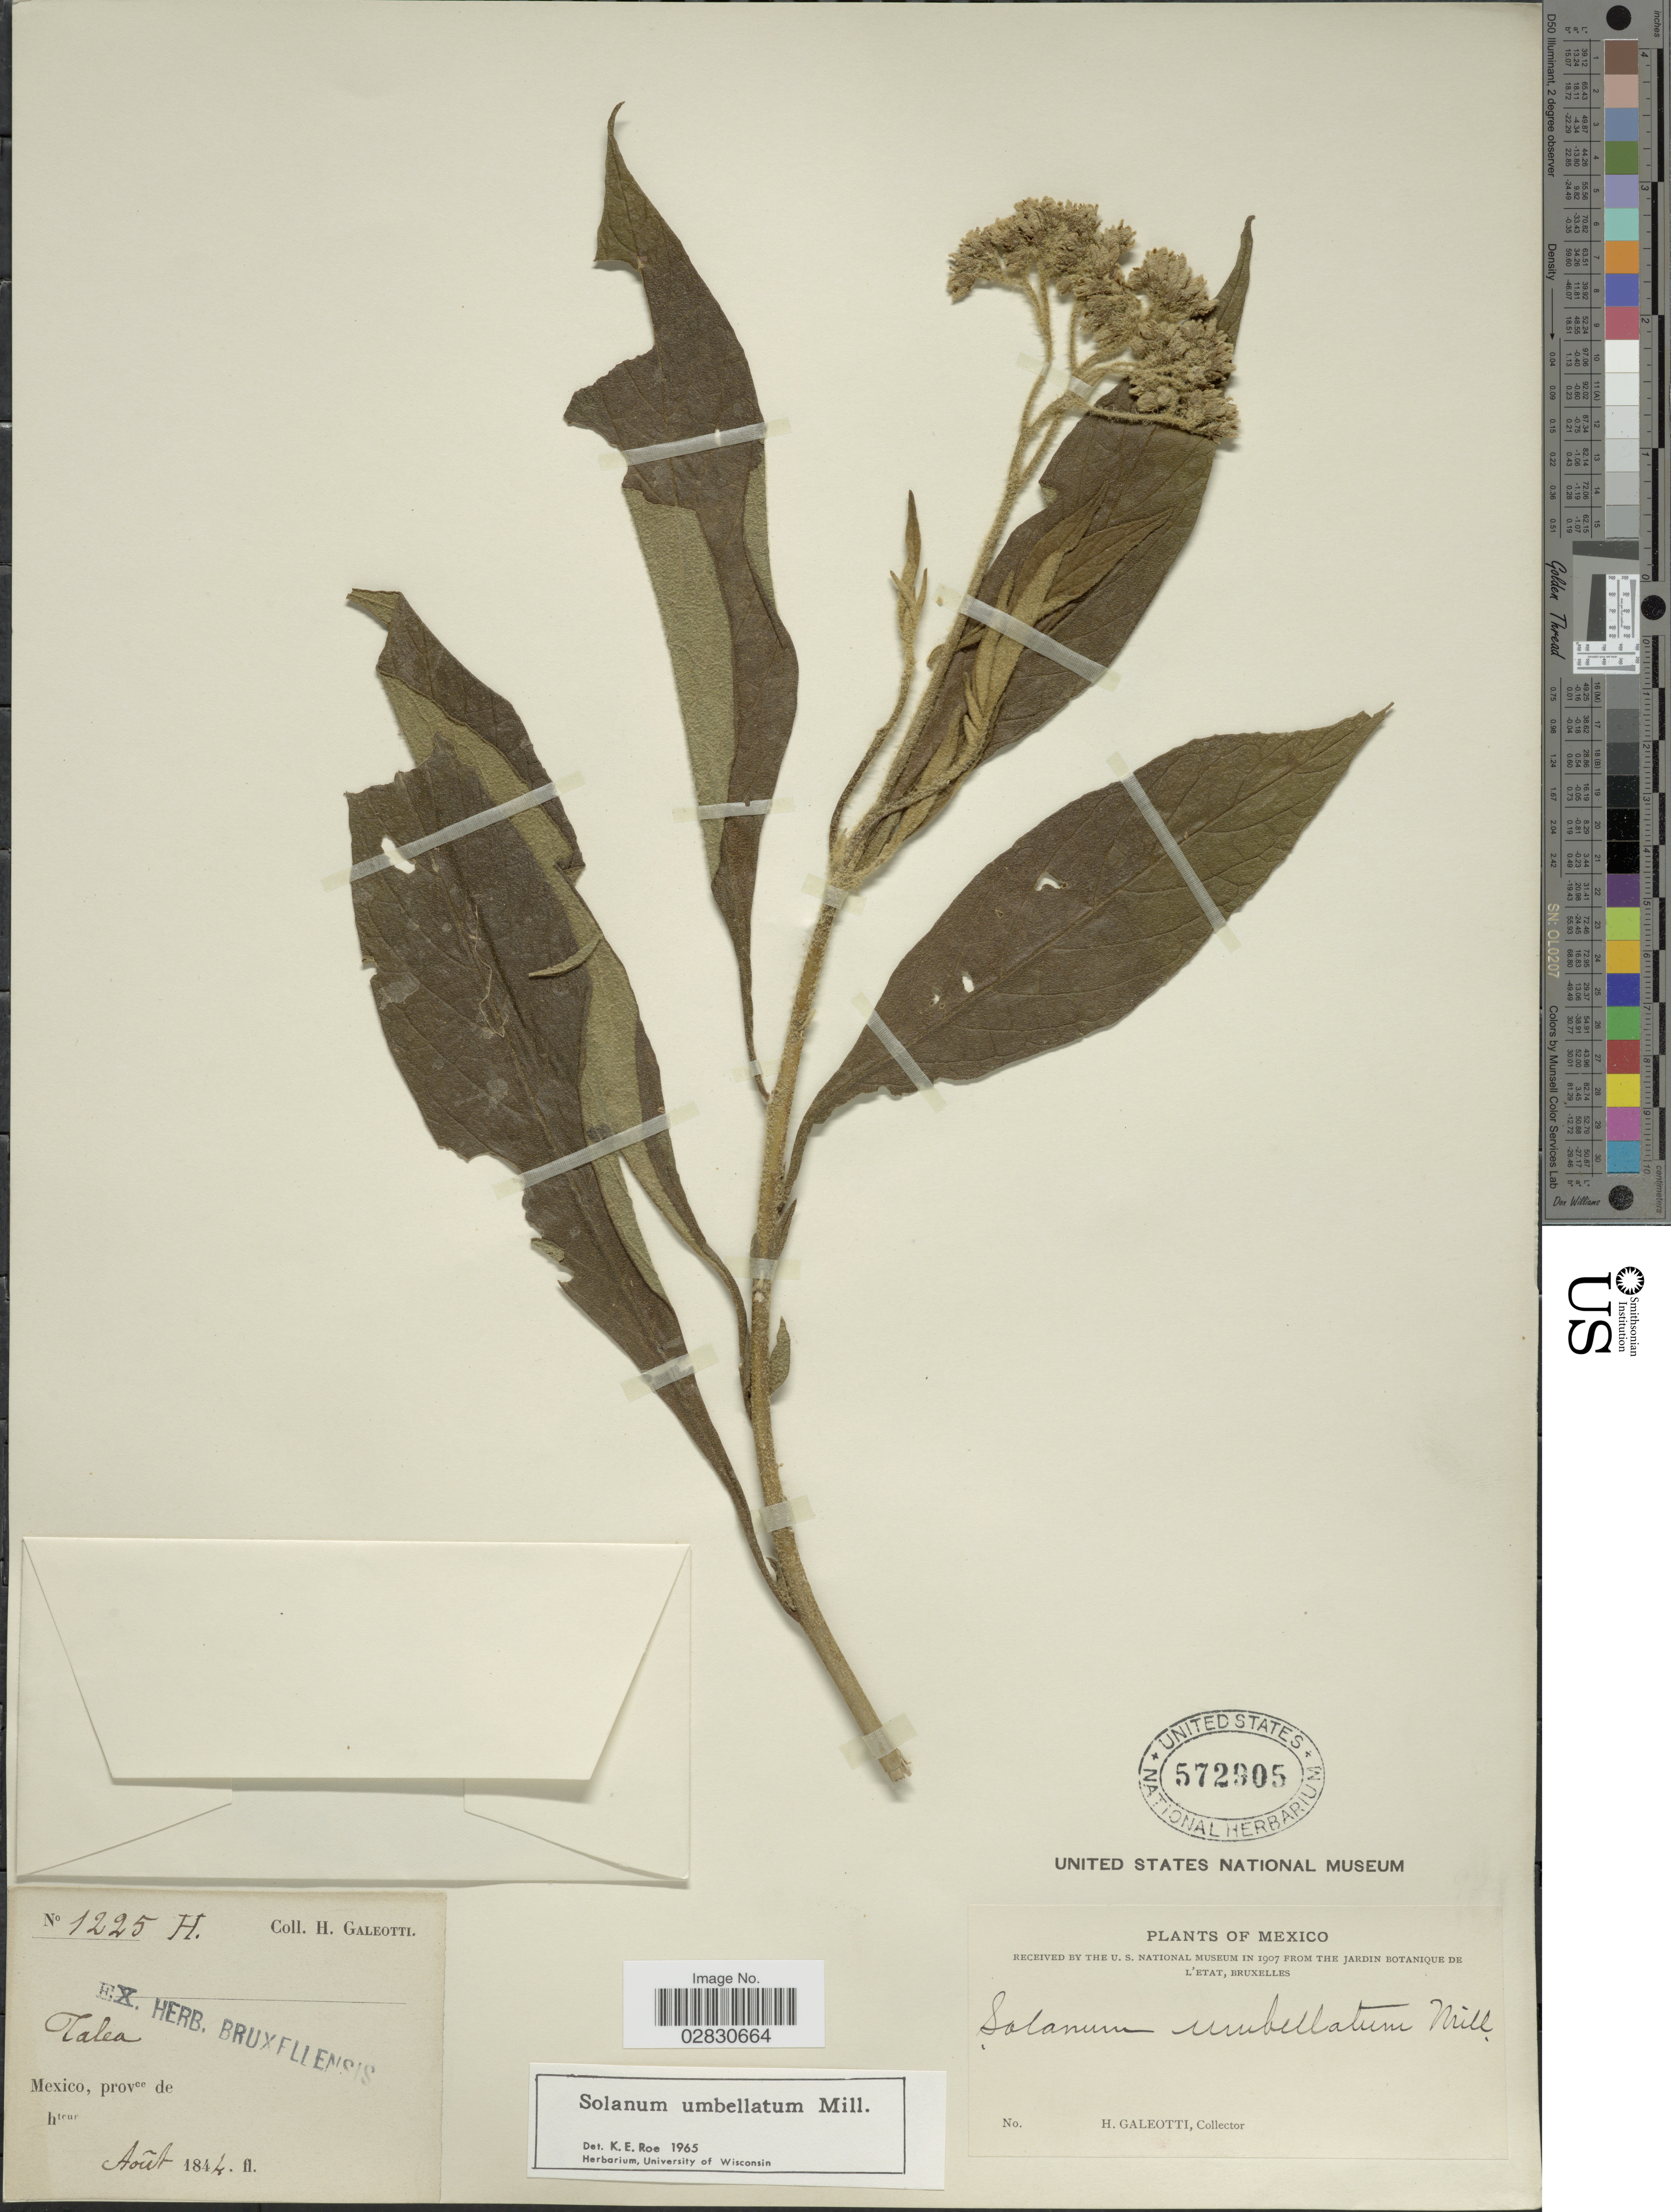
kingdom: Plantae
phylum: Tracheophyta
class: Magnoliopsida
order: Solanales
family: Solanaceae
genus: Solanum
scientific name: Solanum umbellatum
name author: Mill.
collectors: H. G. Galeotti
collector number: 1225 H.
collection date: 1844-08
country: Mexico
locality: Talea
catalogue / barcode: US 572905